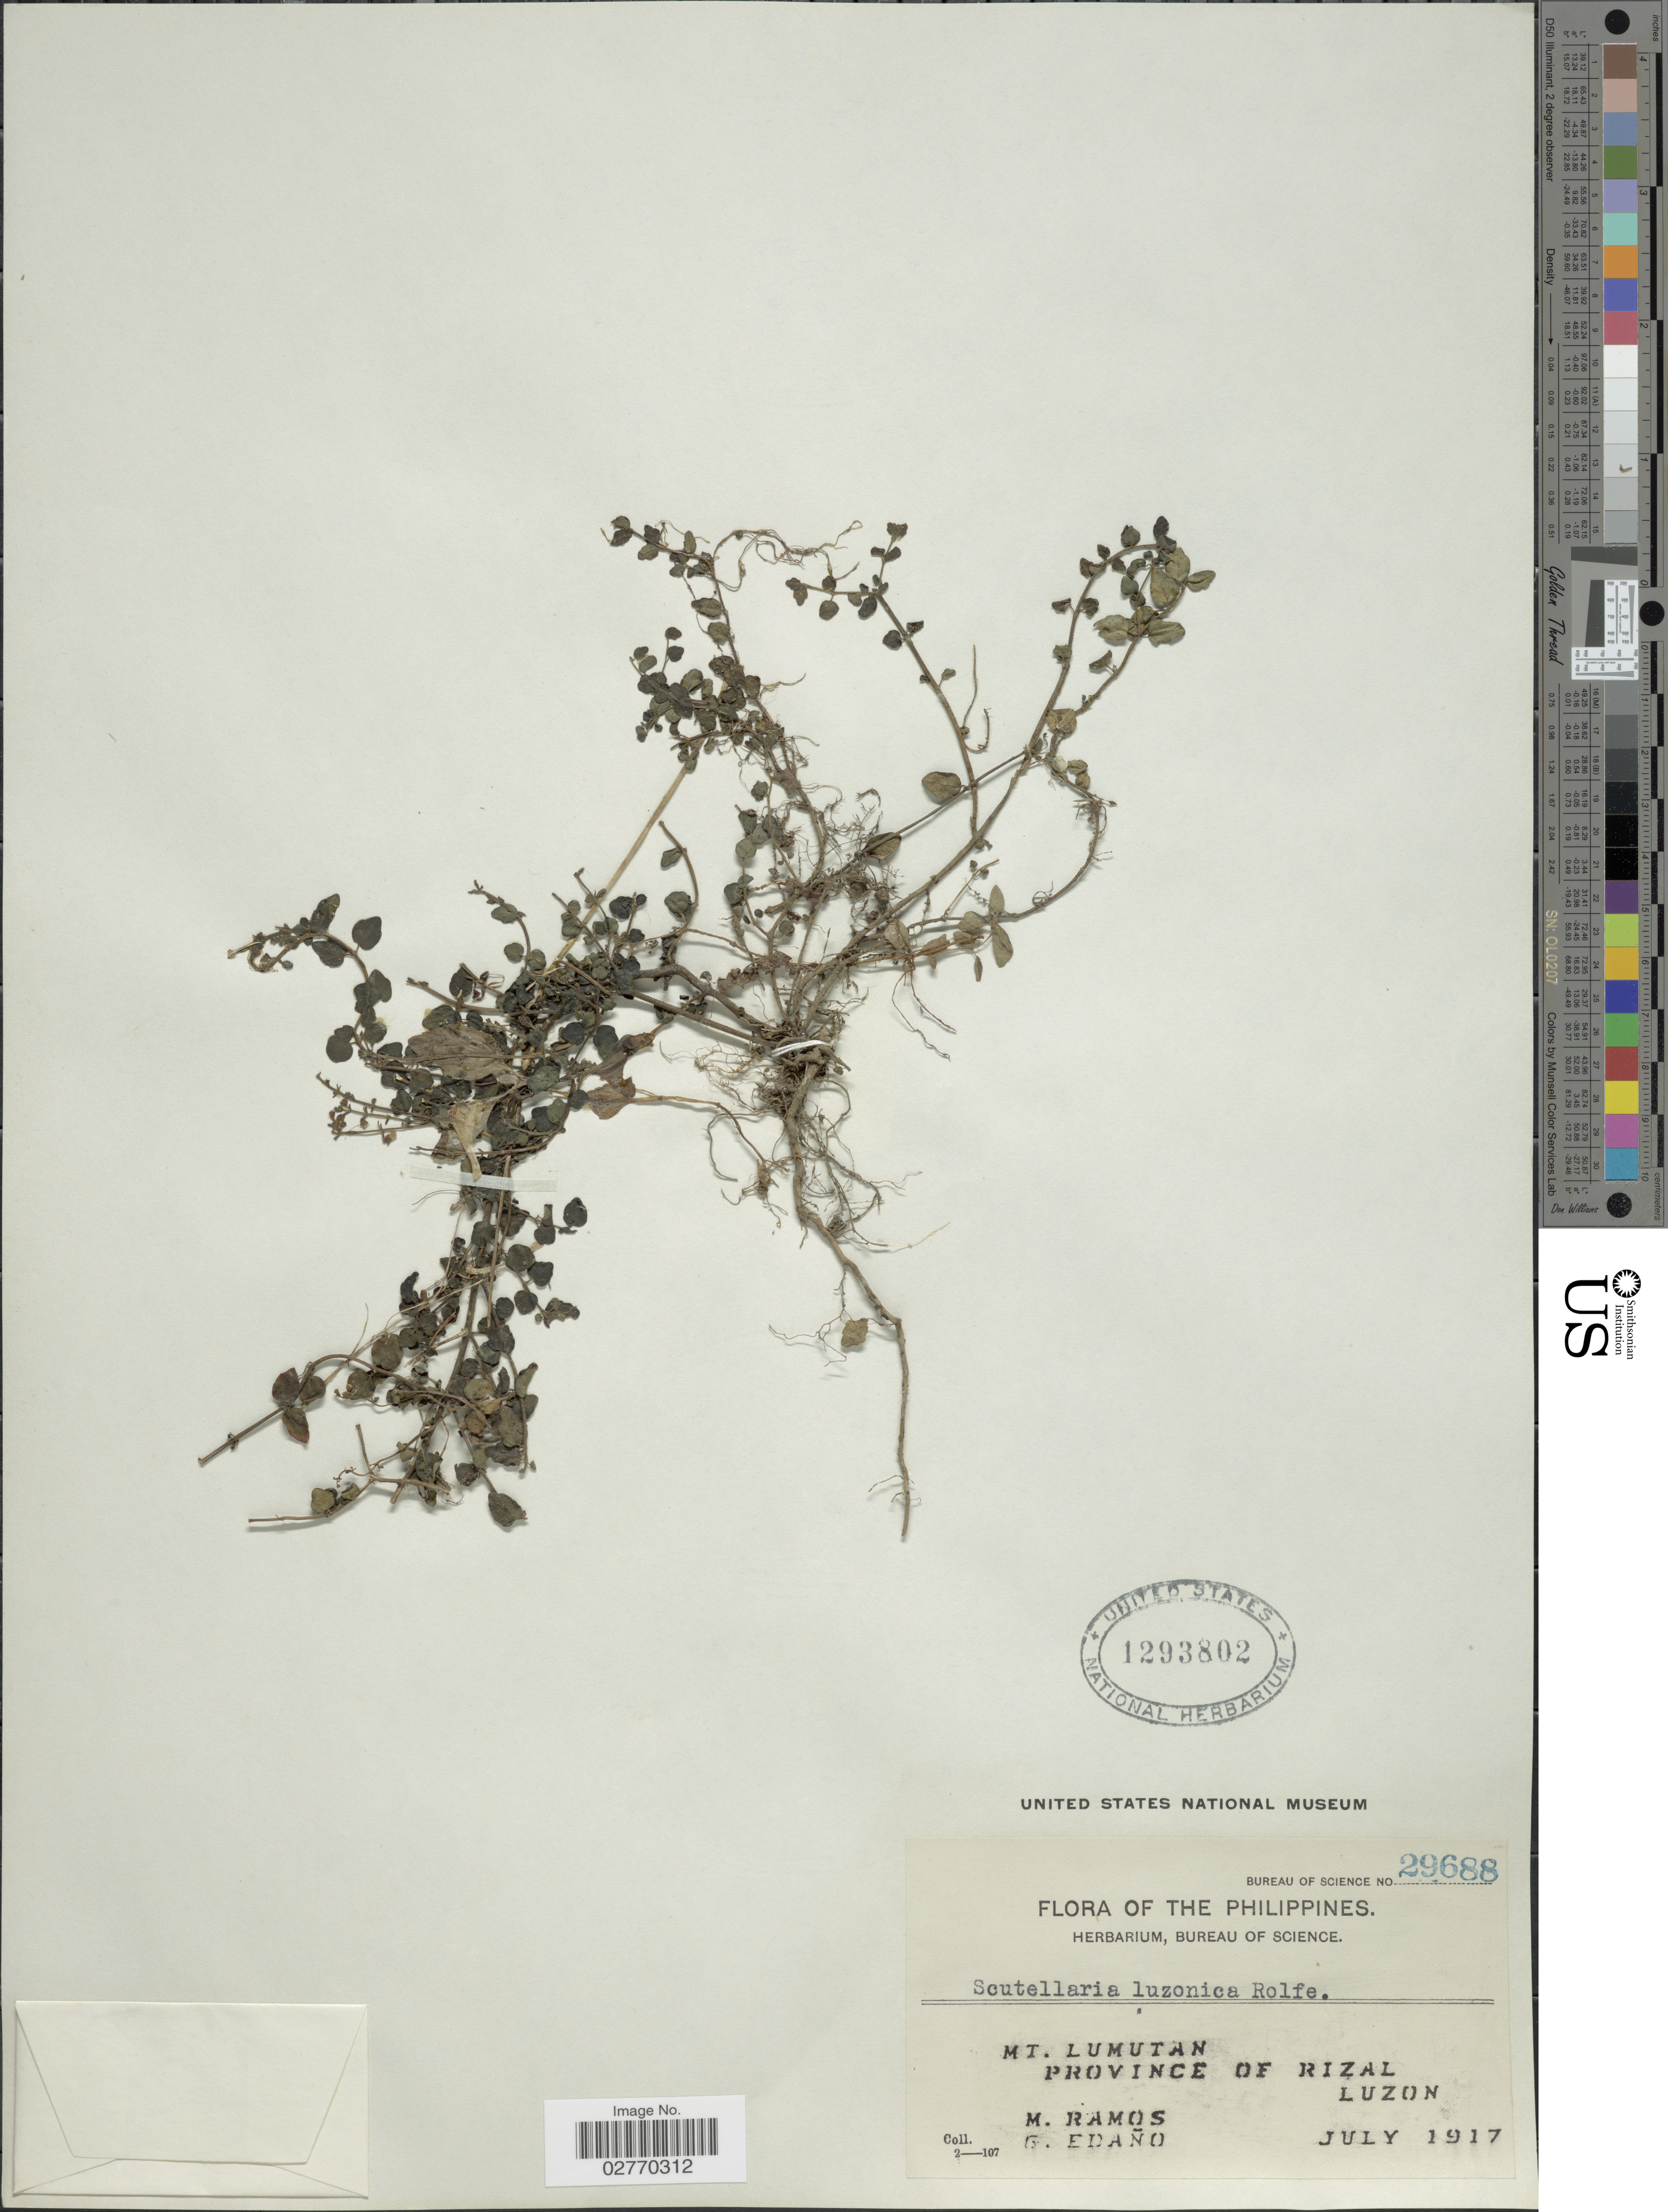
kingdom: Plantae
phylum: Tracheophyta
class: Magnoliopsida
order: Lamiales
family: Lamiaceae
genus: Scutellaria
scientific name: Scutellaria javanica var. luzonica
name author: (Rolfe) H. Keng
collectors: M. Ramos & G. Edaño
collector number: Bureau of Science 29688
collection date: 1917-07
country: Philippines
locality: Mt. Lumutan Province of Rizal Luzon.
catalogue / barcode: US 1293802